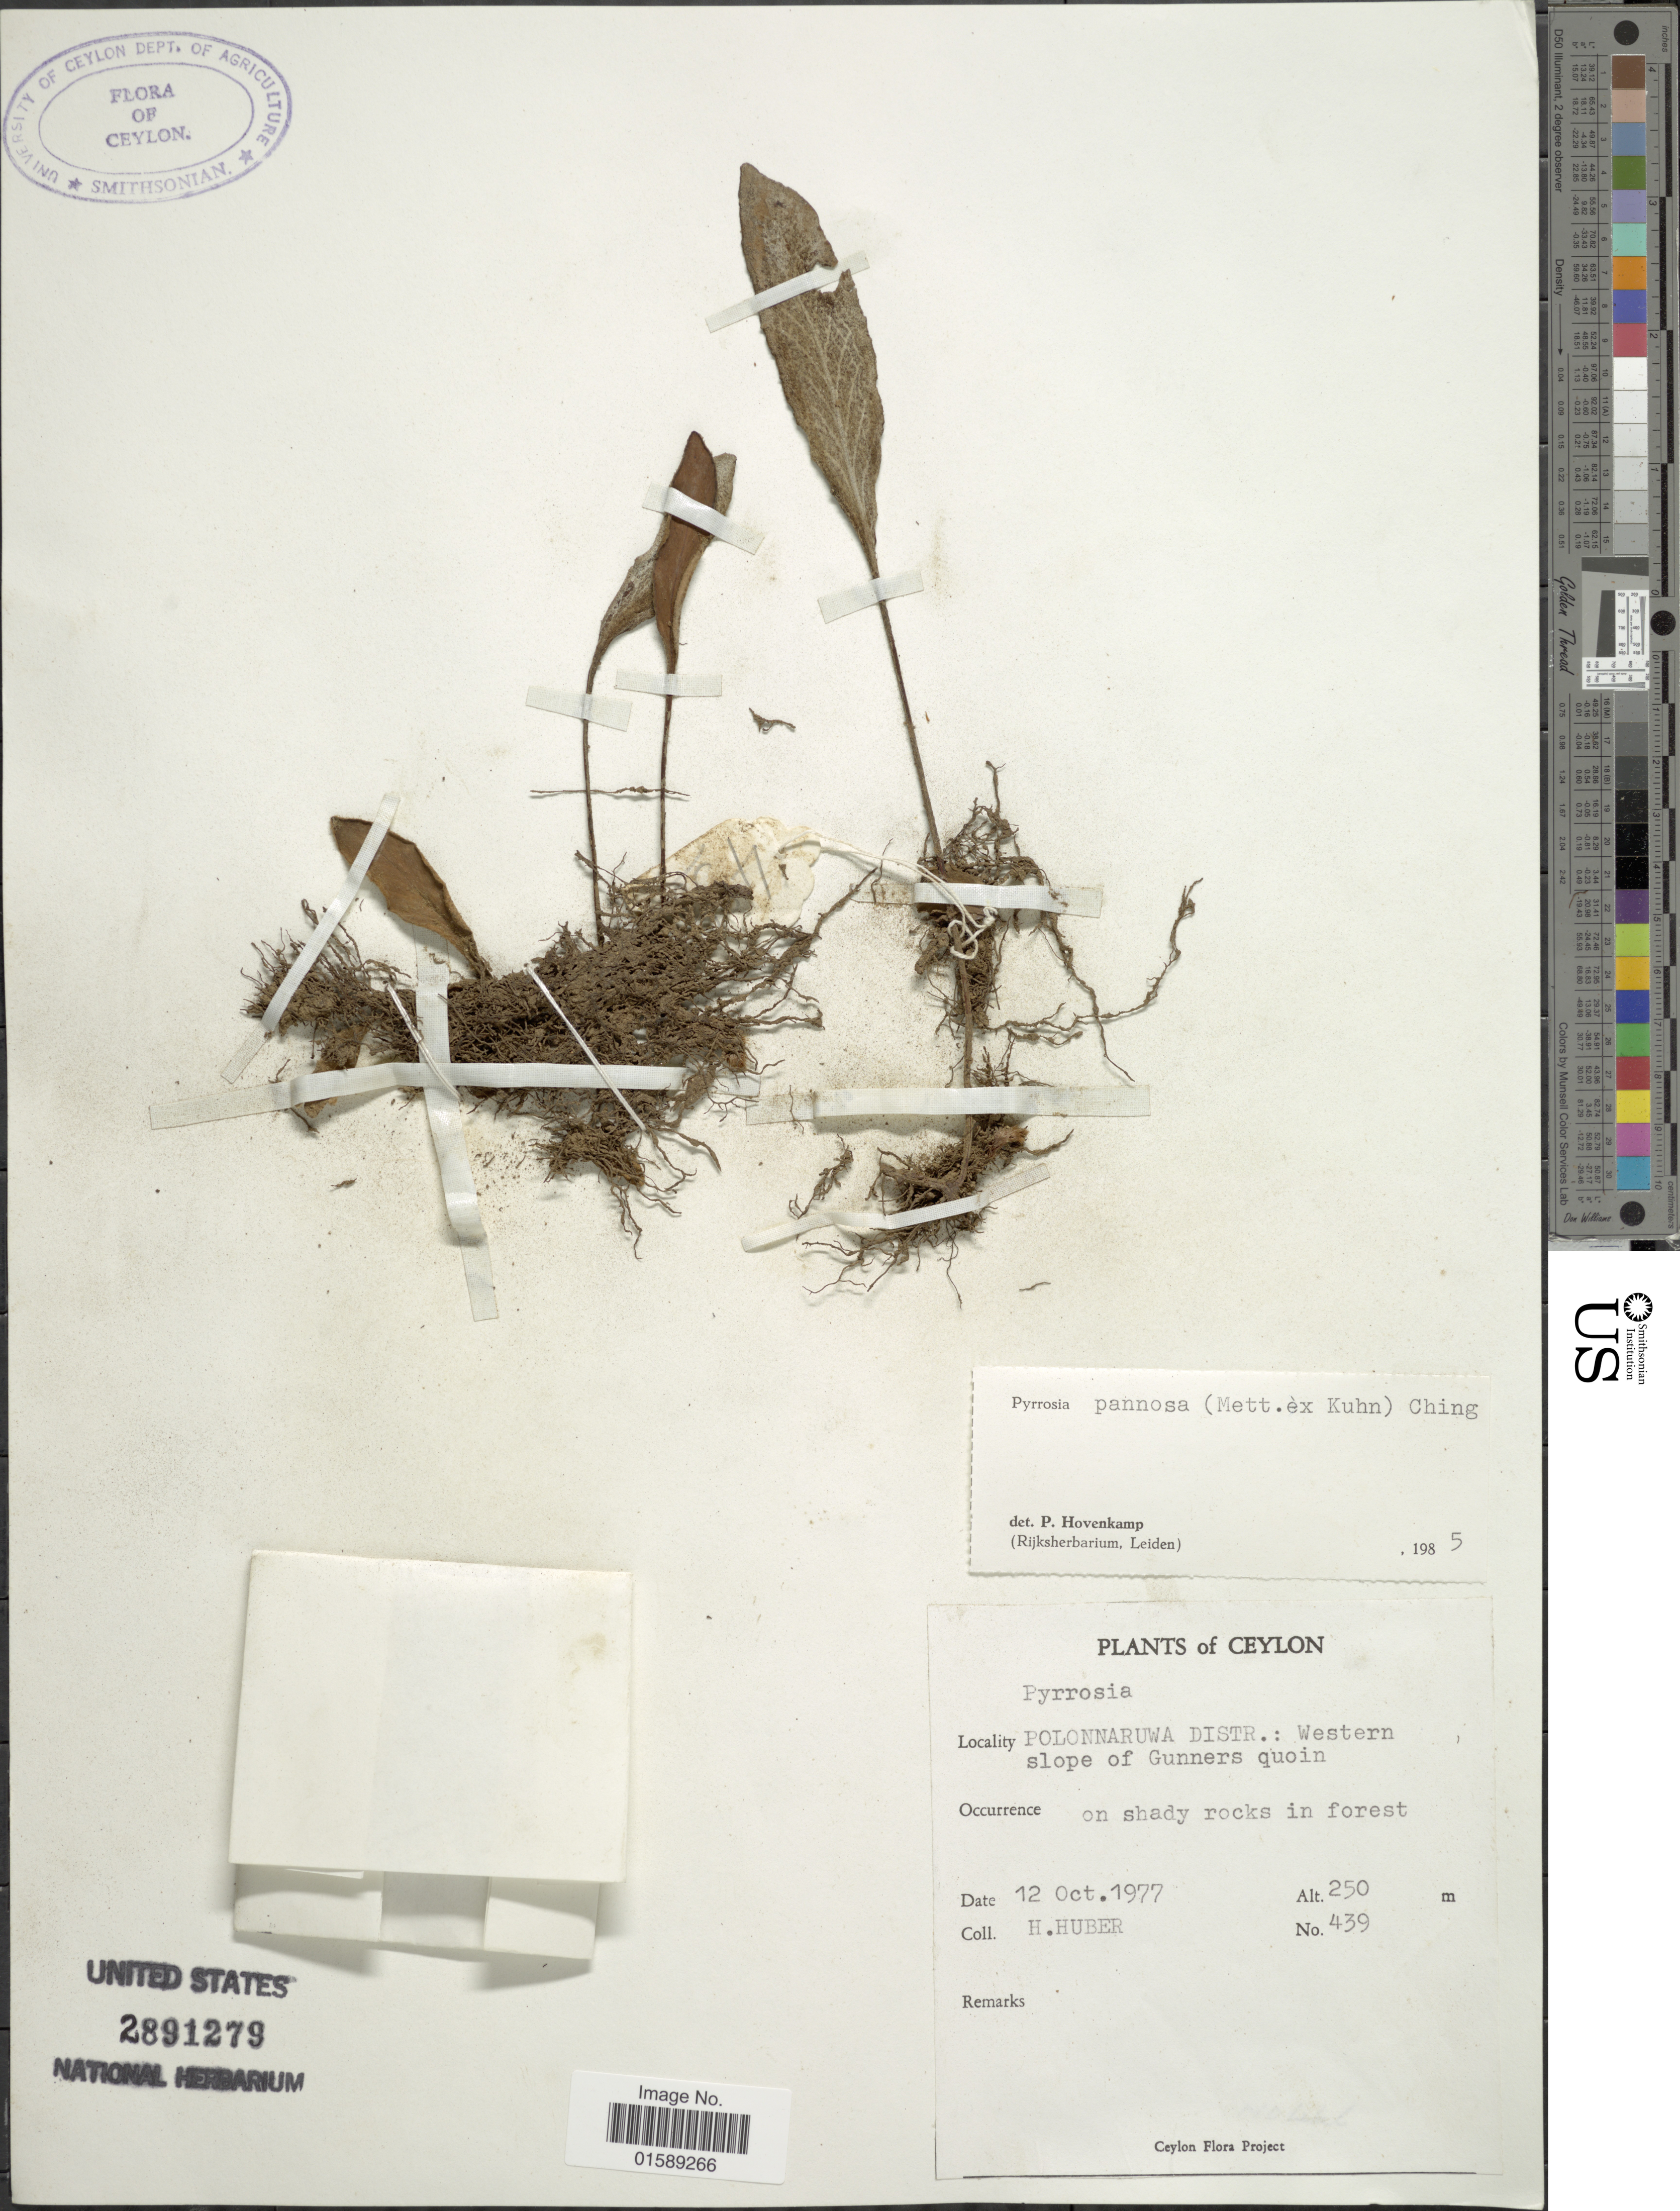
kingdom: Plantae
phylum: Tracheophyta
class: Polypodiopsida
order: Polypodiales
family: Polypodiaceae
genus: Pyrrosia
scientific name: Pyrrosia pannosa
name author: (Mett. ex Kuhn) Ching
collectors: H. Huber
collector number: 439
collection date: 1977-10-12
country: Sri Lanka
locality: Ceylon, Polonnaruwa Distr.: Western slope of Gunners quoin.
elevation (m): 250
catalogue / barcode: US 2891279